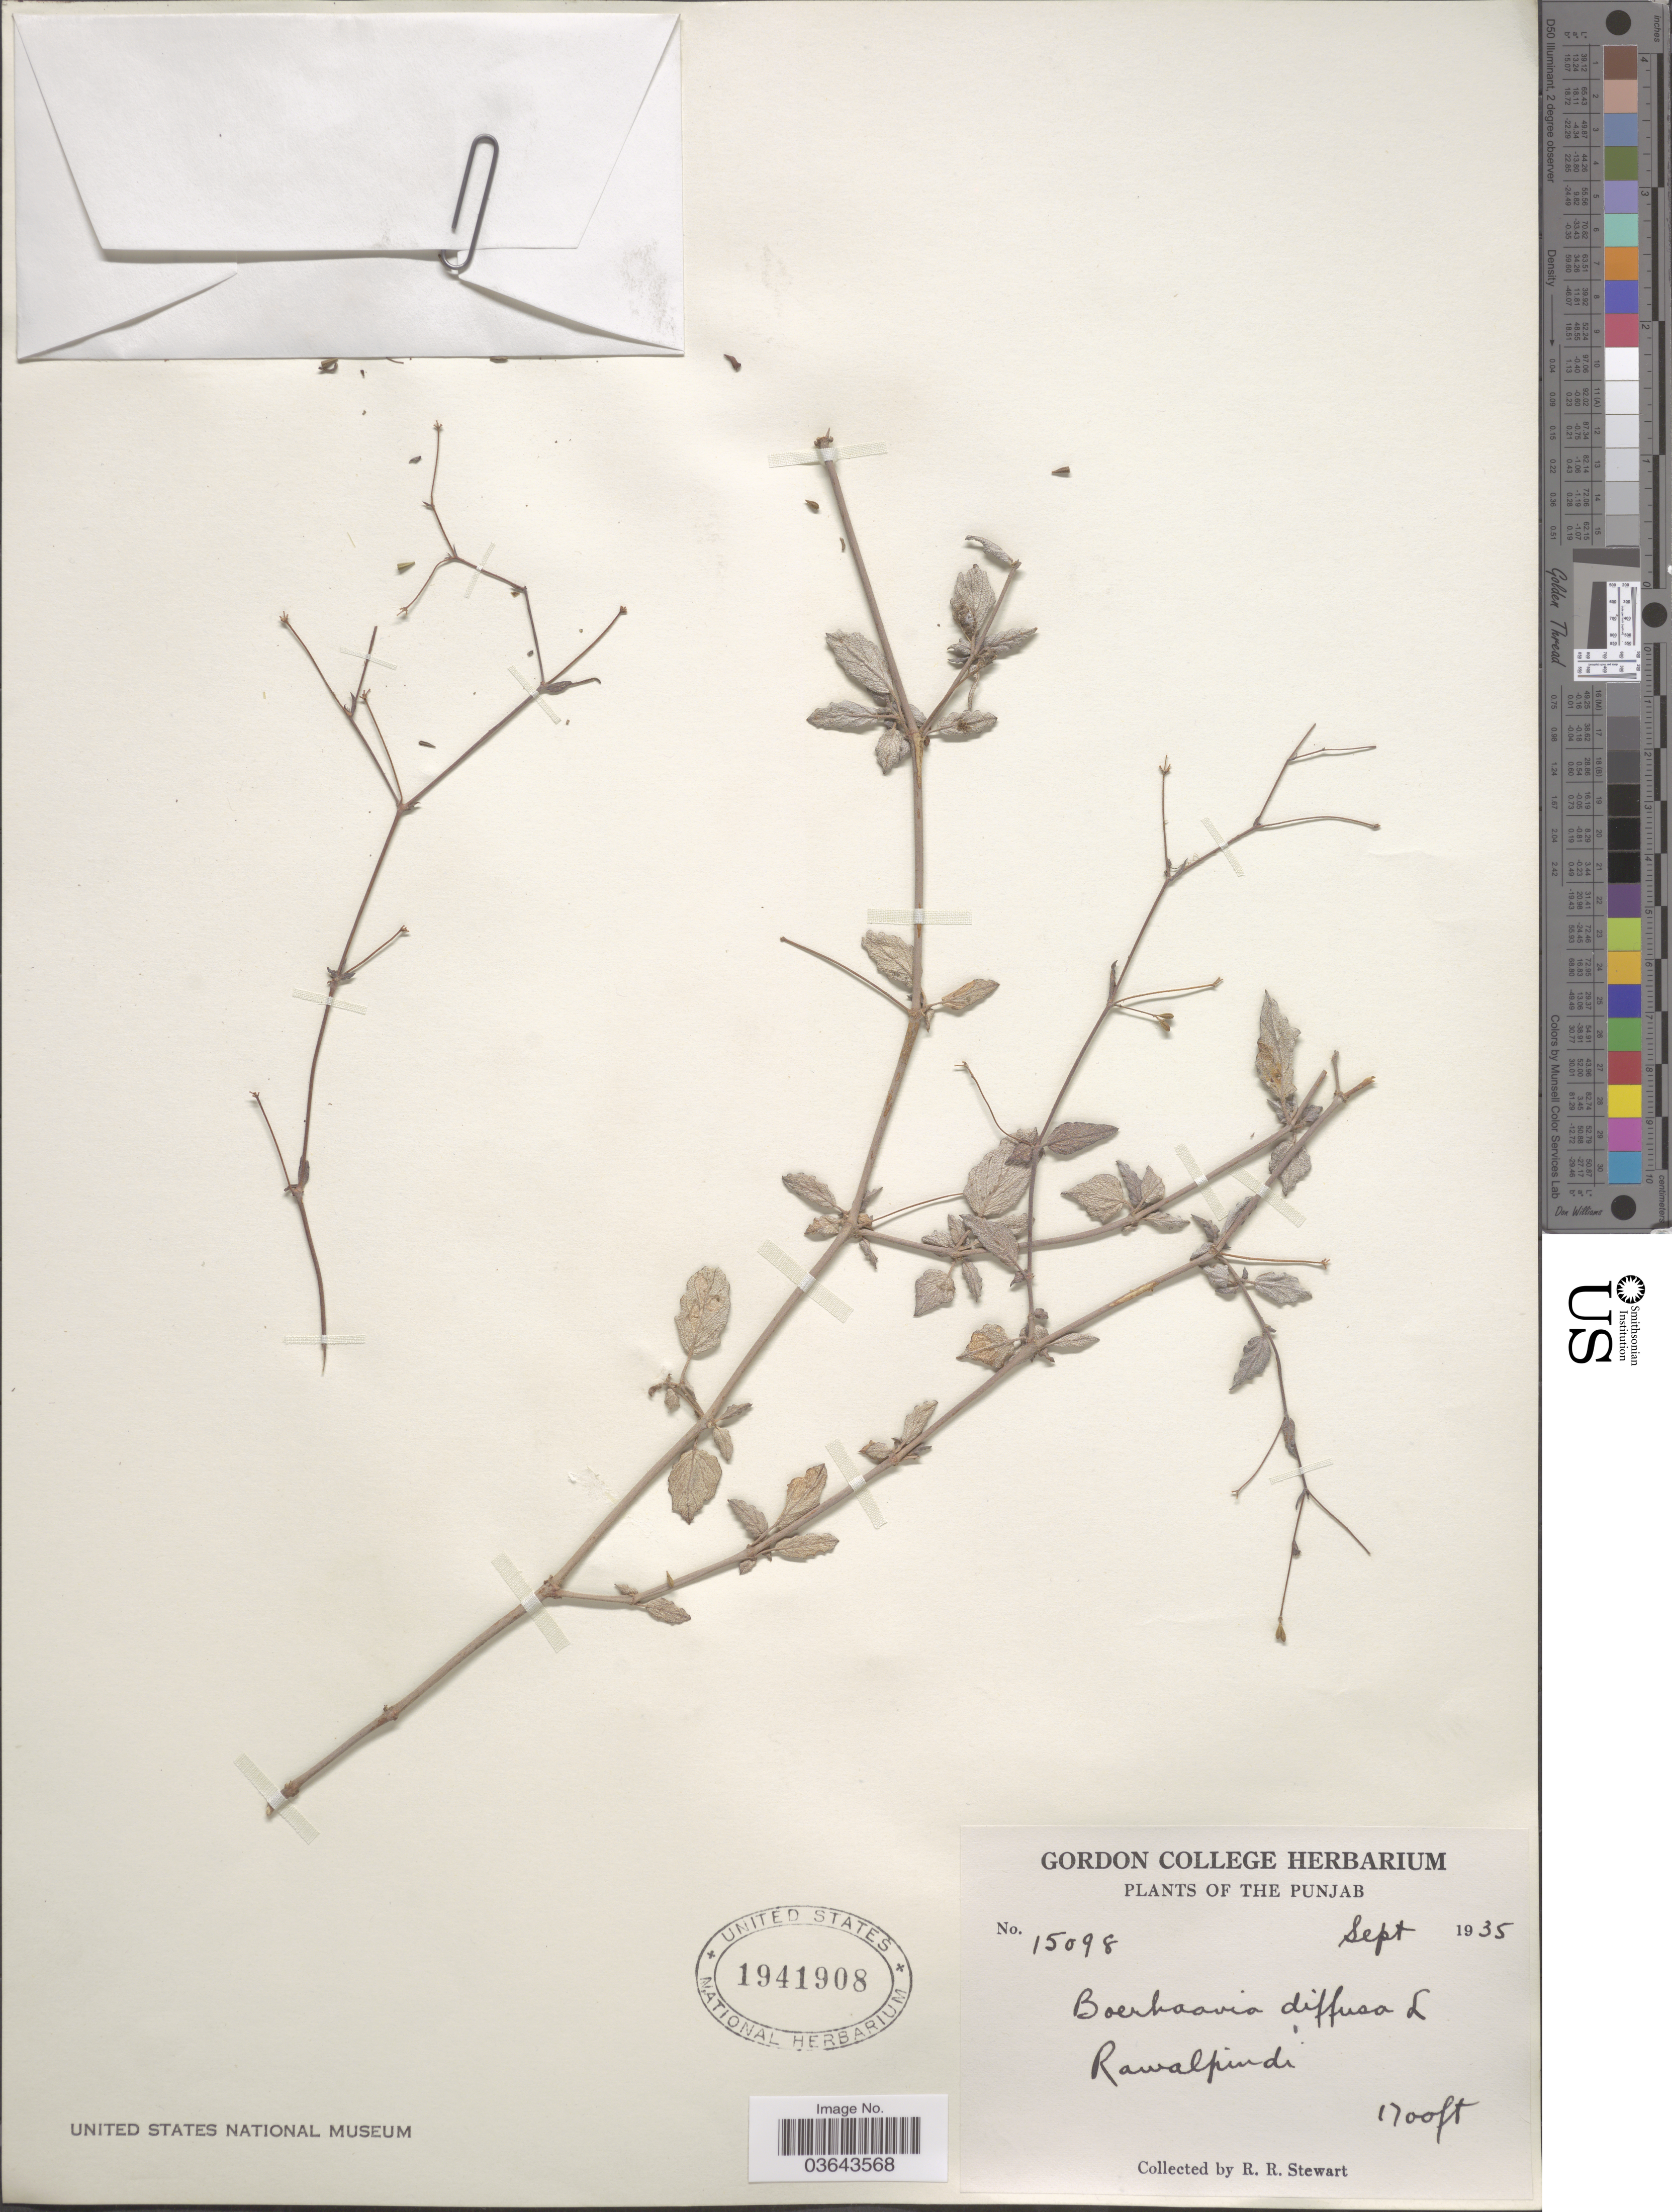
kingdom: Plantae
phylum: Tracheophyta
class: Magnoliopsida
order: Caryophyllales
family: Nyctaginaceae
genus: Boerhavia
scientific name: Boerhavia diffusa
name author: L.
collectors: R. Stewart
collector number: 15098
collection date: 1935-09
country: Pakistan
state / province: Punjab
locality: Rawalpindi.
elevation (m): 518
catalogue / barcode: US 1941908